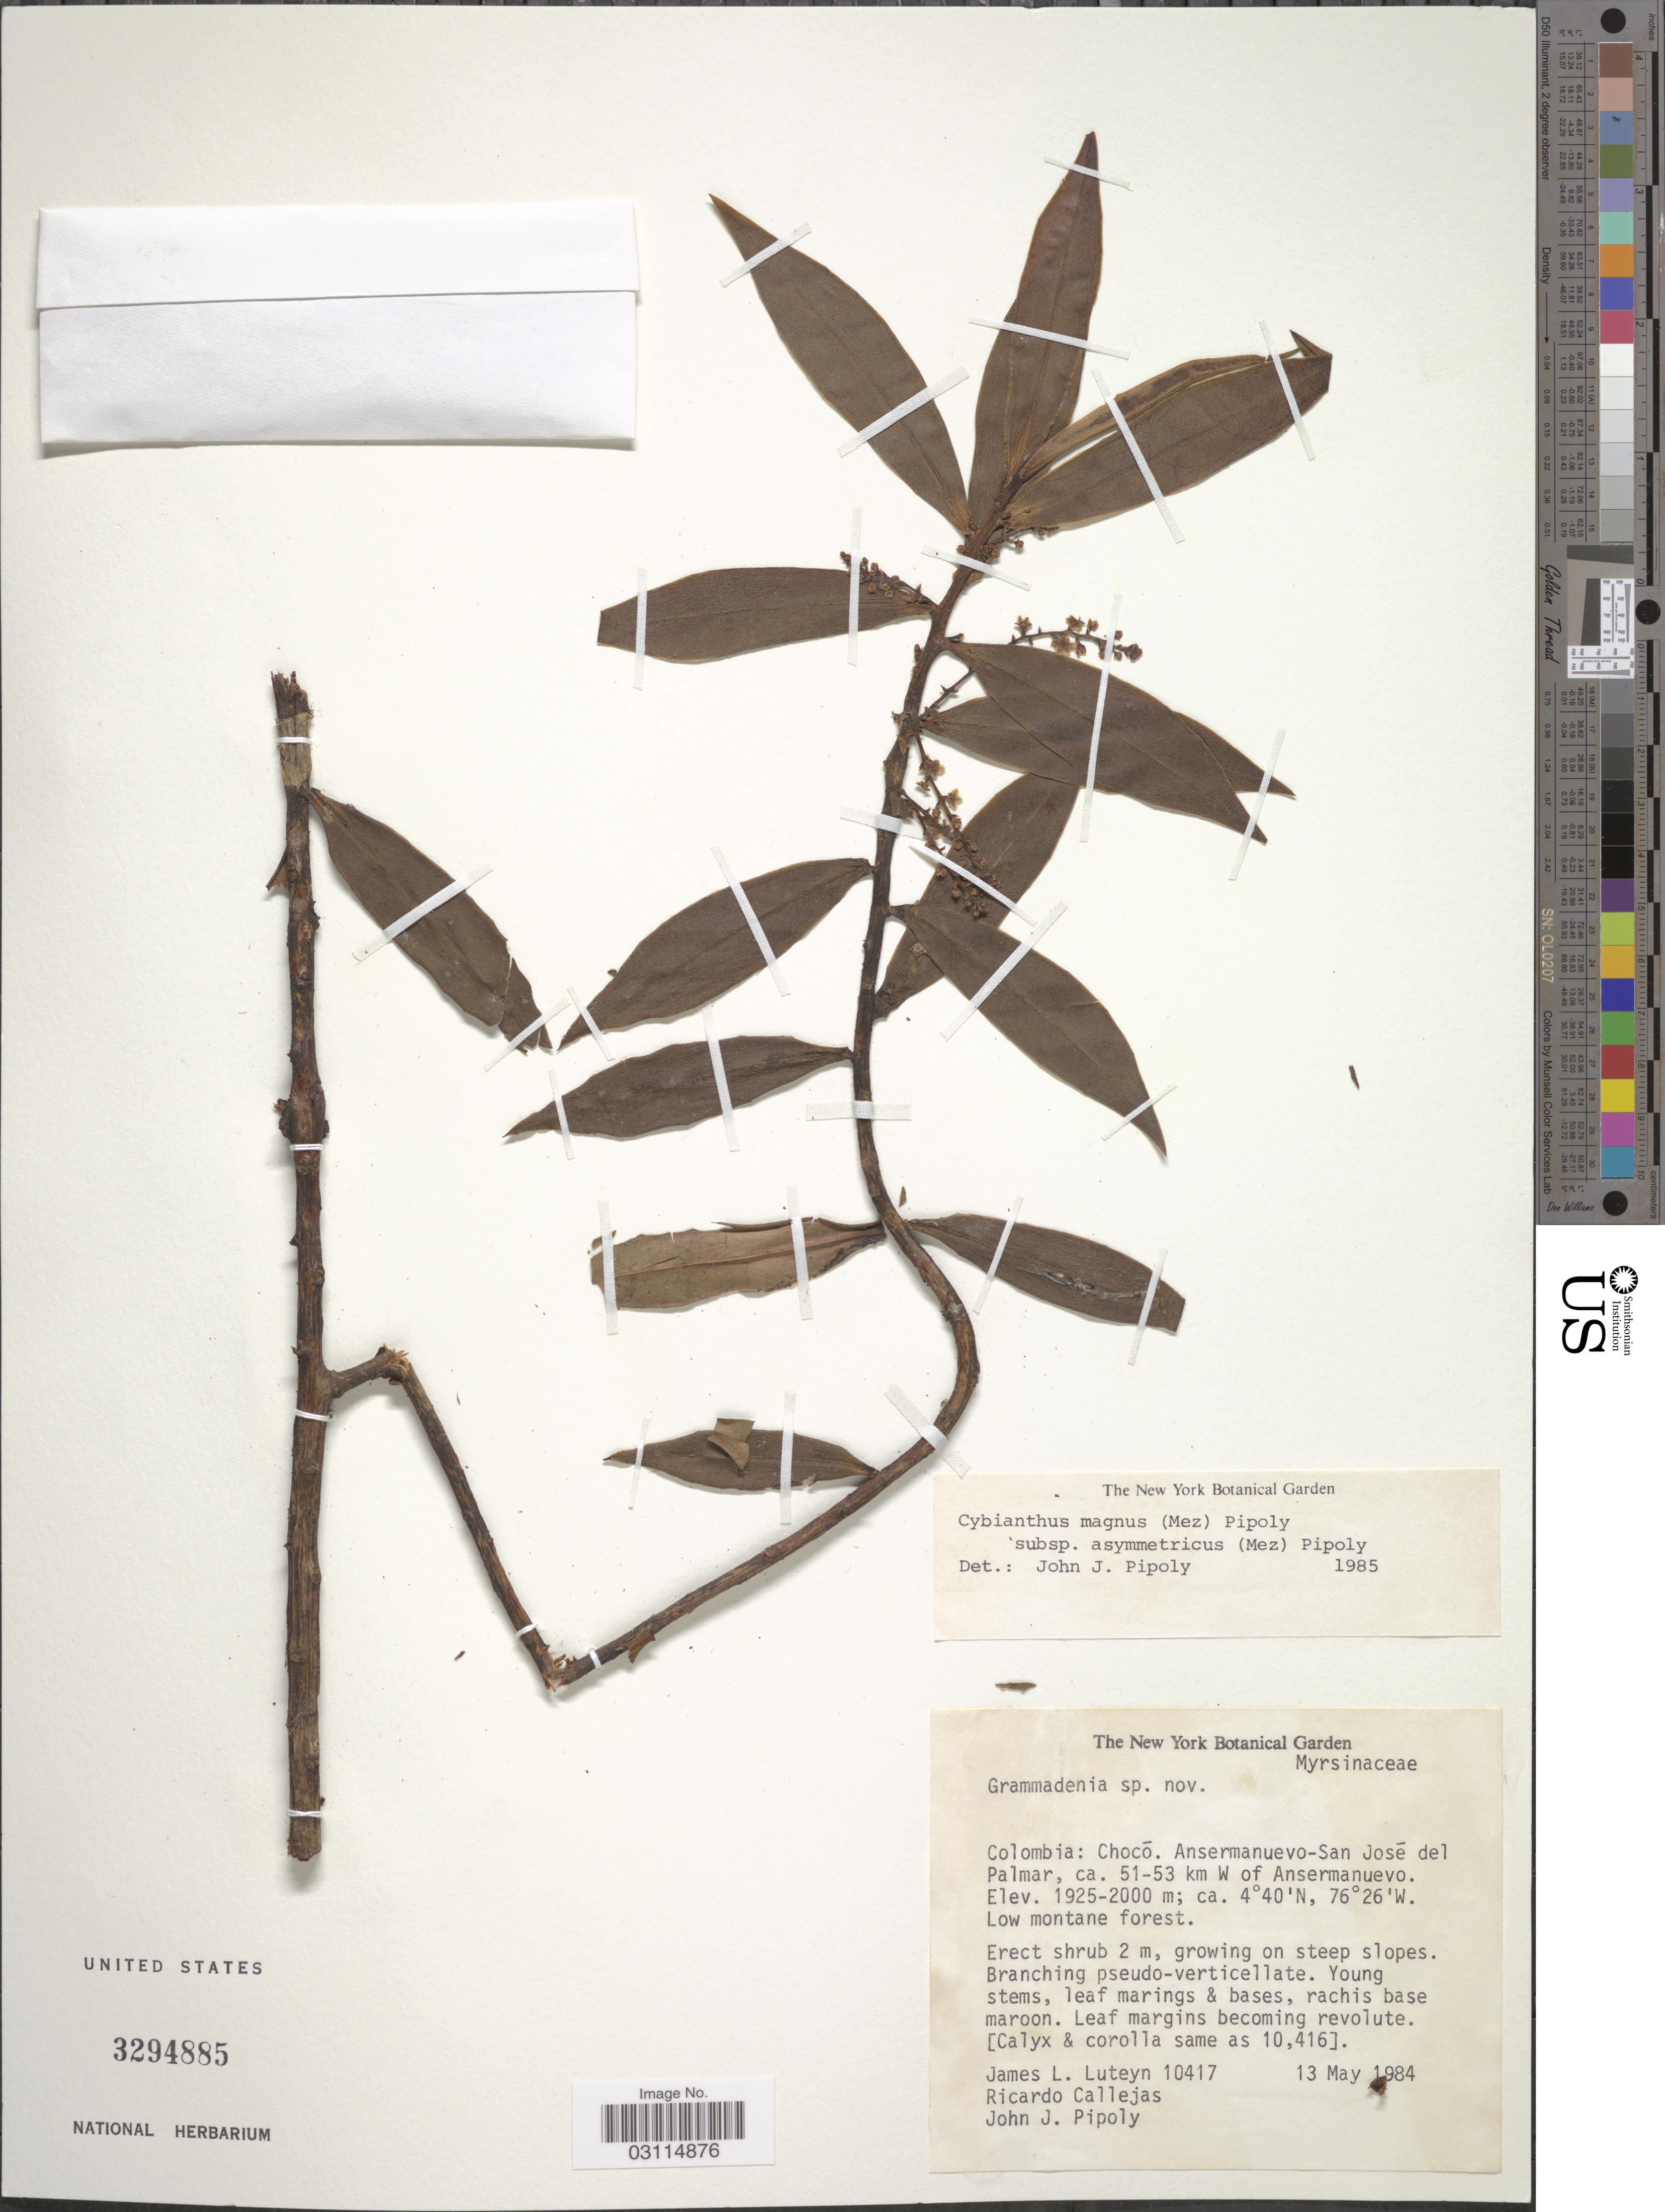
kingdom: Plantae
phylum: Tracheophyta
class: Magnoliopsida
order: Ericales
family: Primulaceae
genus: Cybianthus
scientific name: Cybianthus magnus subsp. asymmetricus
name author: (Mez) Pipoly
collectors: J. Luteyn, R. Callejas & J. J. Pipoly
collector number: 10417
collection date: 1984-05-13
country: Colombia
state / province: Chocó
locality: Ansermanuevo-San José del Palmar, ca. 51-53 km W of Ansermanuevo.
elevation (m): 1925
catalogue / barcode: US 3294885